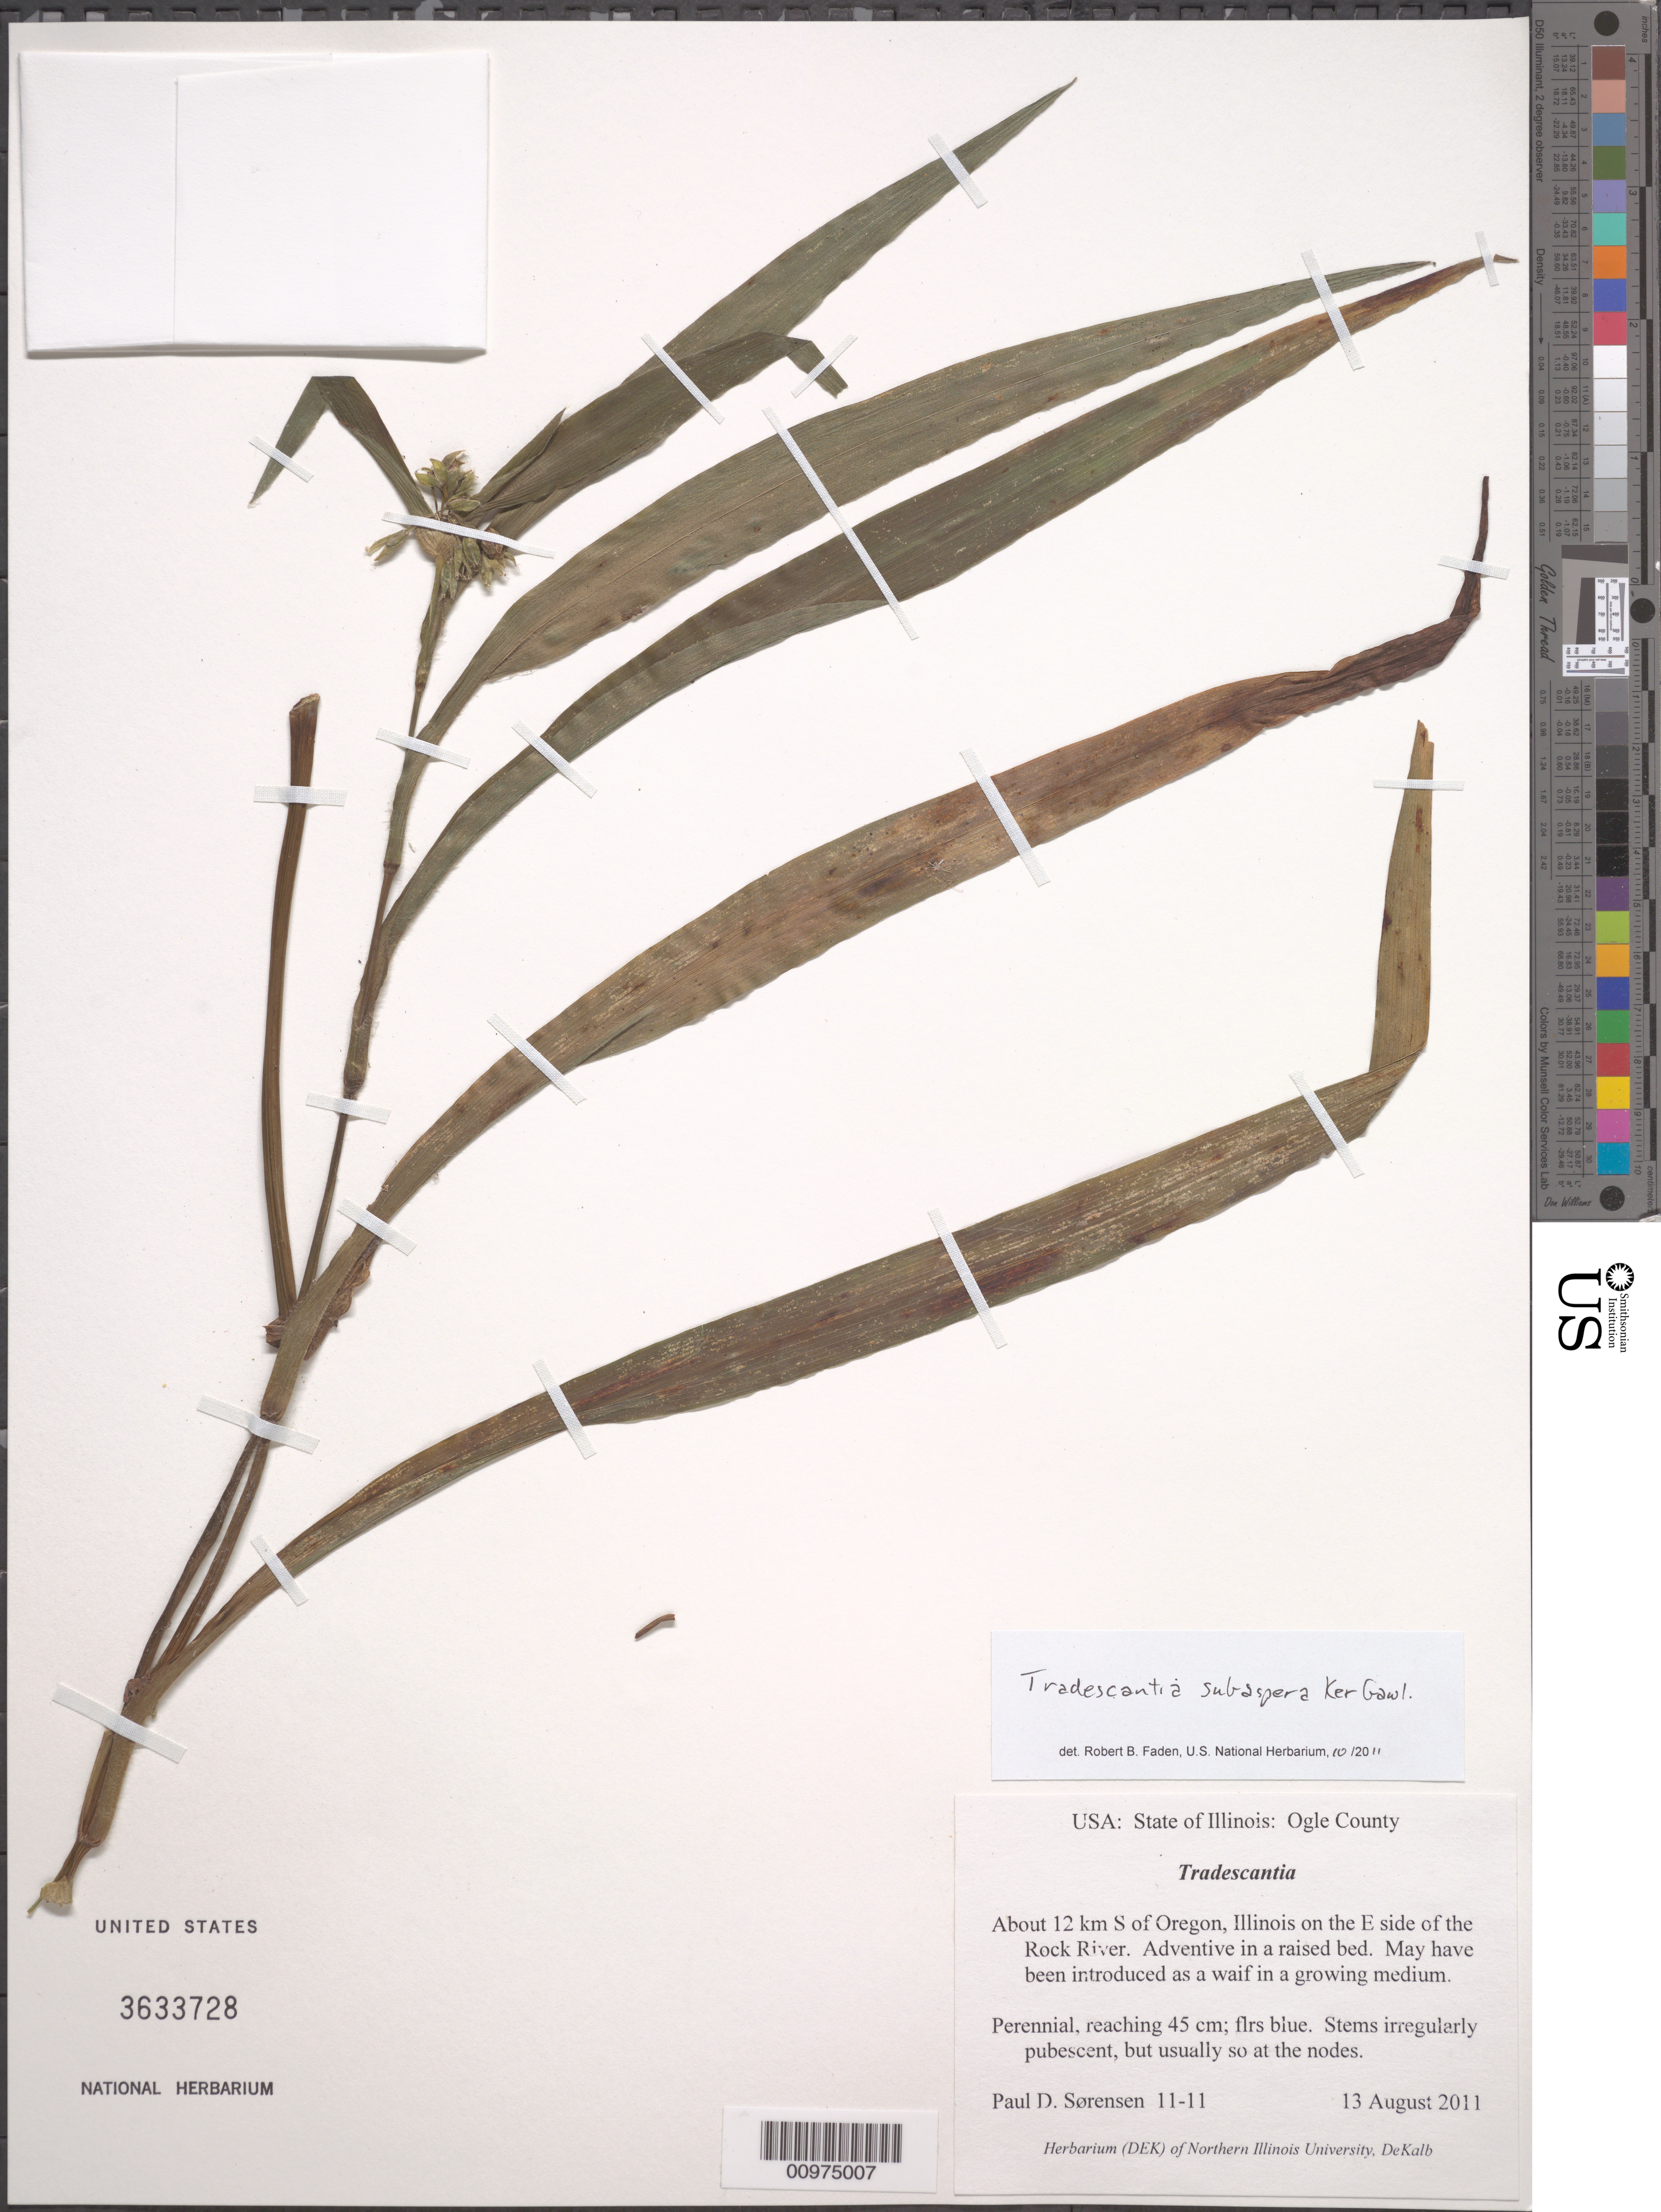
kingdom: Plantae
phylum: Tracheophyta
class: Liliopsida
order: Commelinales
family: Commelinaceae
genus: Tradescantia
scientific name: Tradescantia subaspera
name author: Ker Gawl.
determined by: Faden, Robert B., (US), Smithsonian Institution - National Museum of Natural History (UNITED STATES)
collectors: P. Sorensen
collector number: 11-11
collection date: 2011-08-13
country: United States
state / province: Illinois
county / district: Ogle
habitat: About 12 km S of Oregon, Illinois on the E side of the Rock River. Adventive in a raised bed. May have been introduced as a waif in a growing medium.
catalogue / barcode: US 3633728